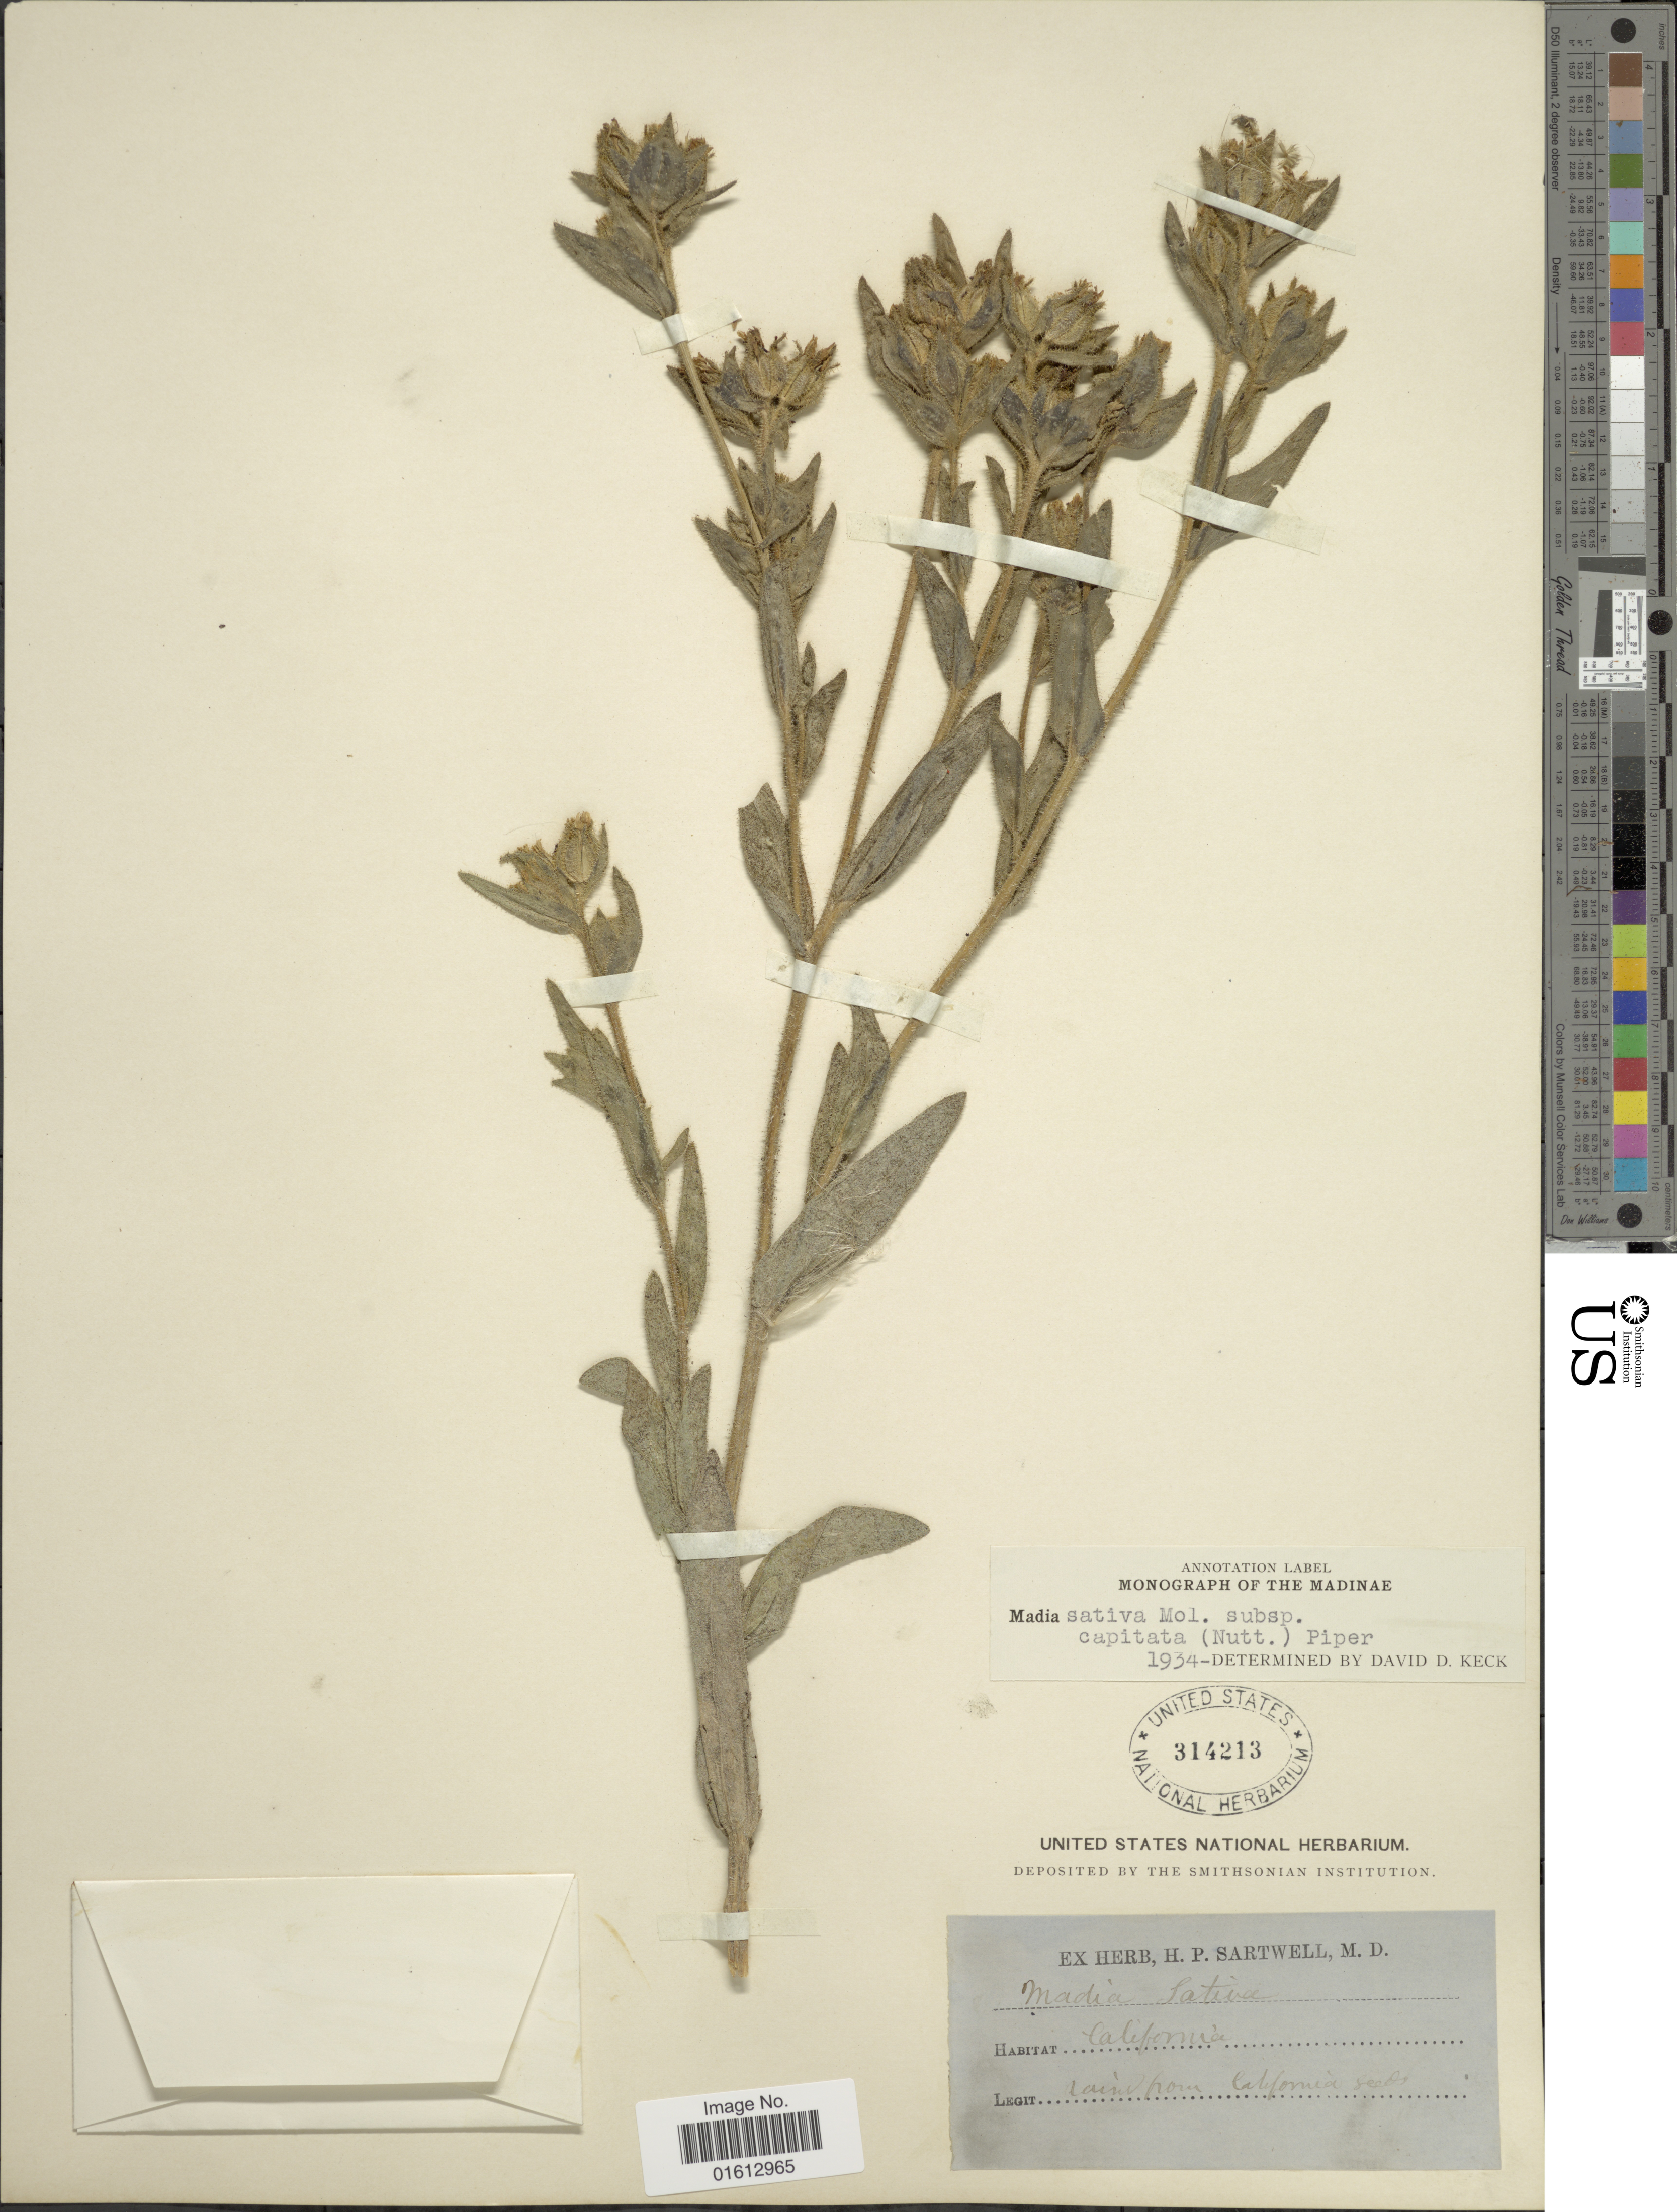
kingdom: Plantae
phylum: Tracheophyta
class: Magnoliopsida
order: Asterales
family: Asteraceae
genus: Madia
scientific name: Madia sativa subsp. capitata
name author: (Nutt.) Piper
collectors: ex herb. Sartwell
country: United States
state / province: California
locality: lain from California.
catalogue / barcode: US 314213